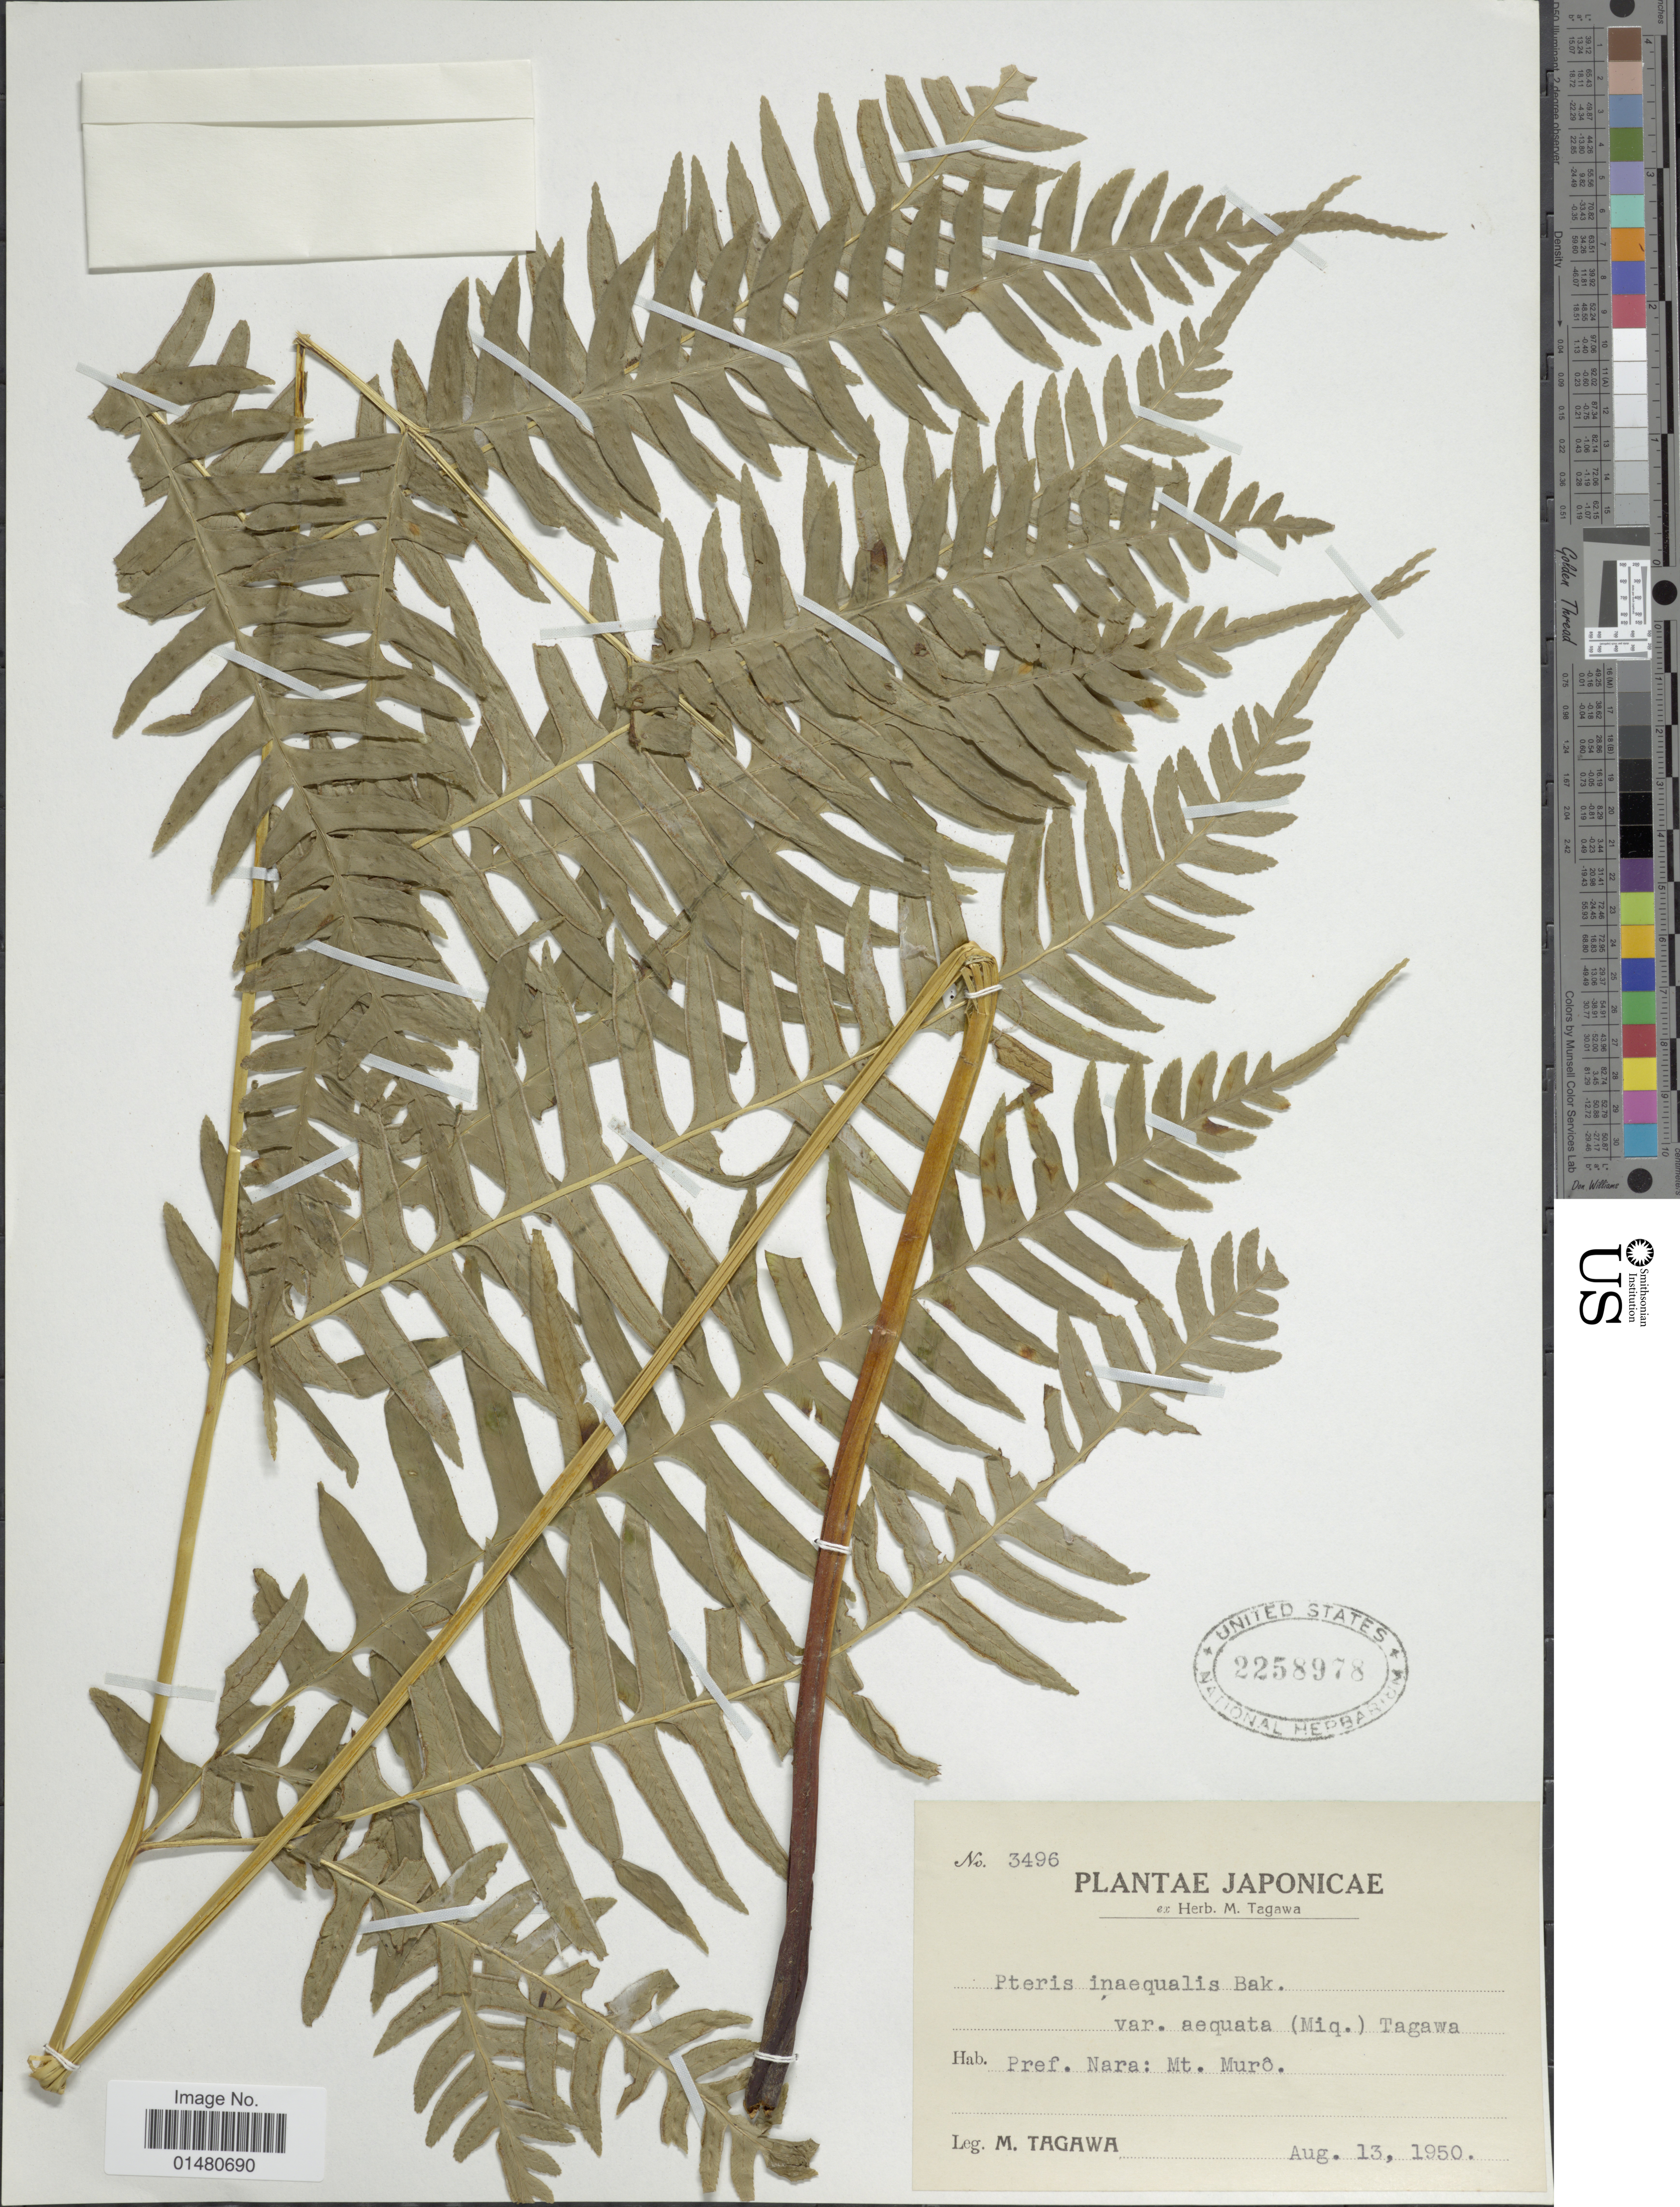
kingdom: Plantae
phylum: Tracheophyta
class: Polypodiopsida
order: Polypodiales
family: Pteridaceae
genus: Pteris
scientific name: Pteris inaequalis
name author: (Fée) Jenman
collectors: M. Tagawa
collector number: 3496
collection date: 1950-08-13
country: Japan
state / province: Nara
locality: Pref. Nara: Mt Murô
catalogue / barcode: US 2258978